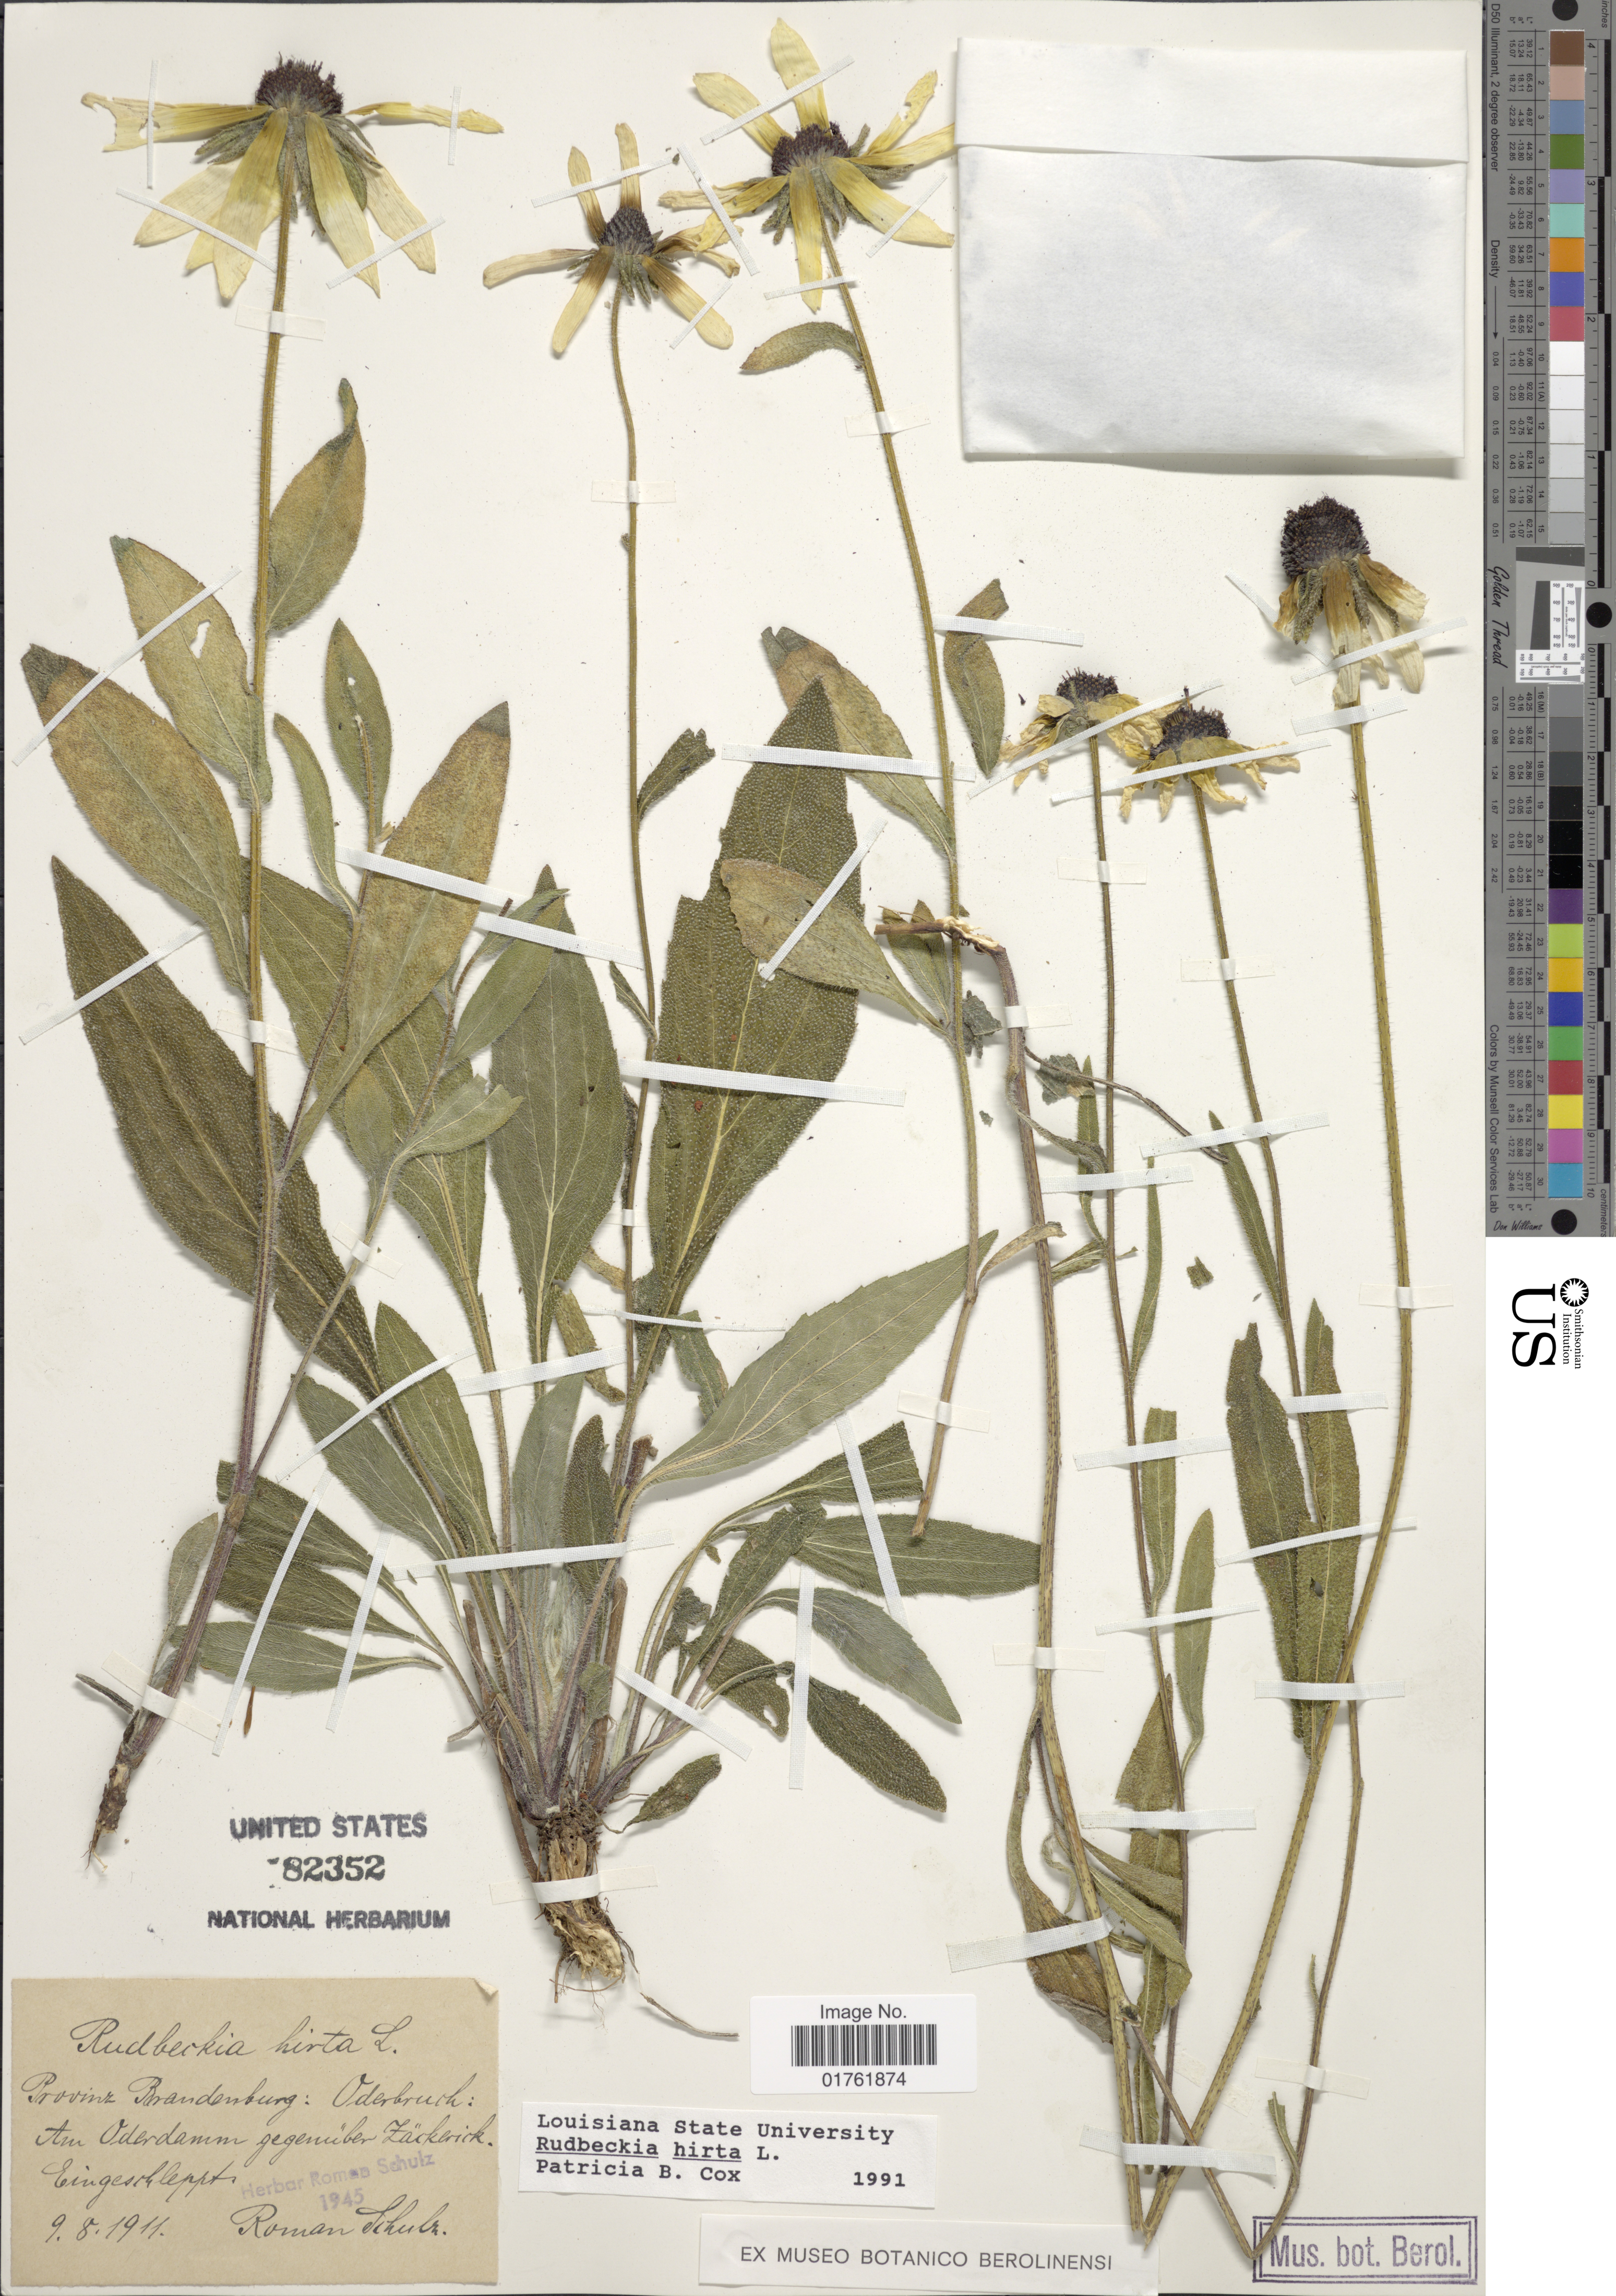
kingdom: Plantae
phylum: Tracheophyta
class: Magnoliopsida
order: Asterales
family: Asteraceae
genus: Rudbeckia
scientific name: Rudbeckia hirta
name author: L.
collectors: R. Schulz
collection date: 1911-08-09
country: Germany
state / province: Brandenburg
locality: Am Olderdamm gegenüber Zäckerick, Einge [illegible text]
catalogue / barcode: US 82352